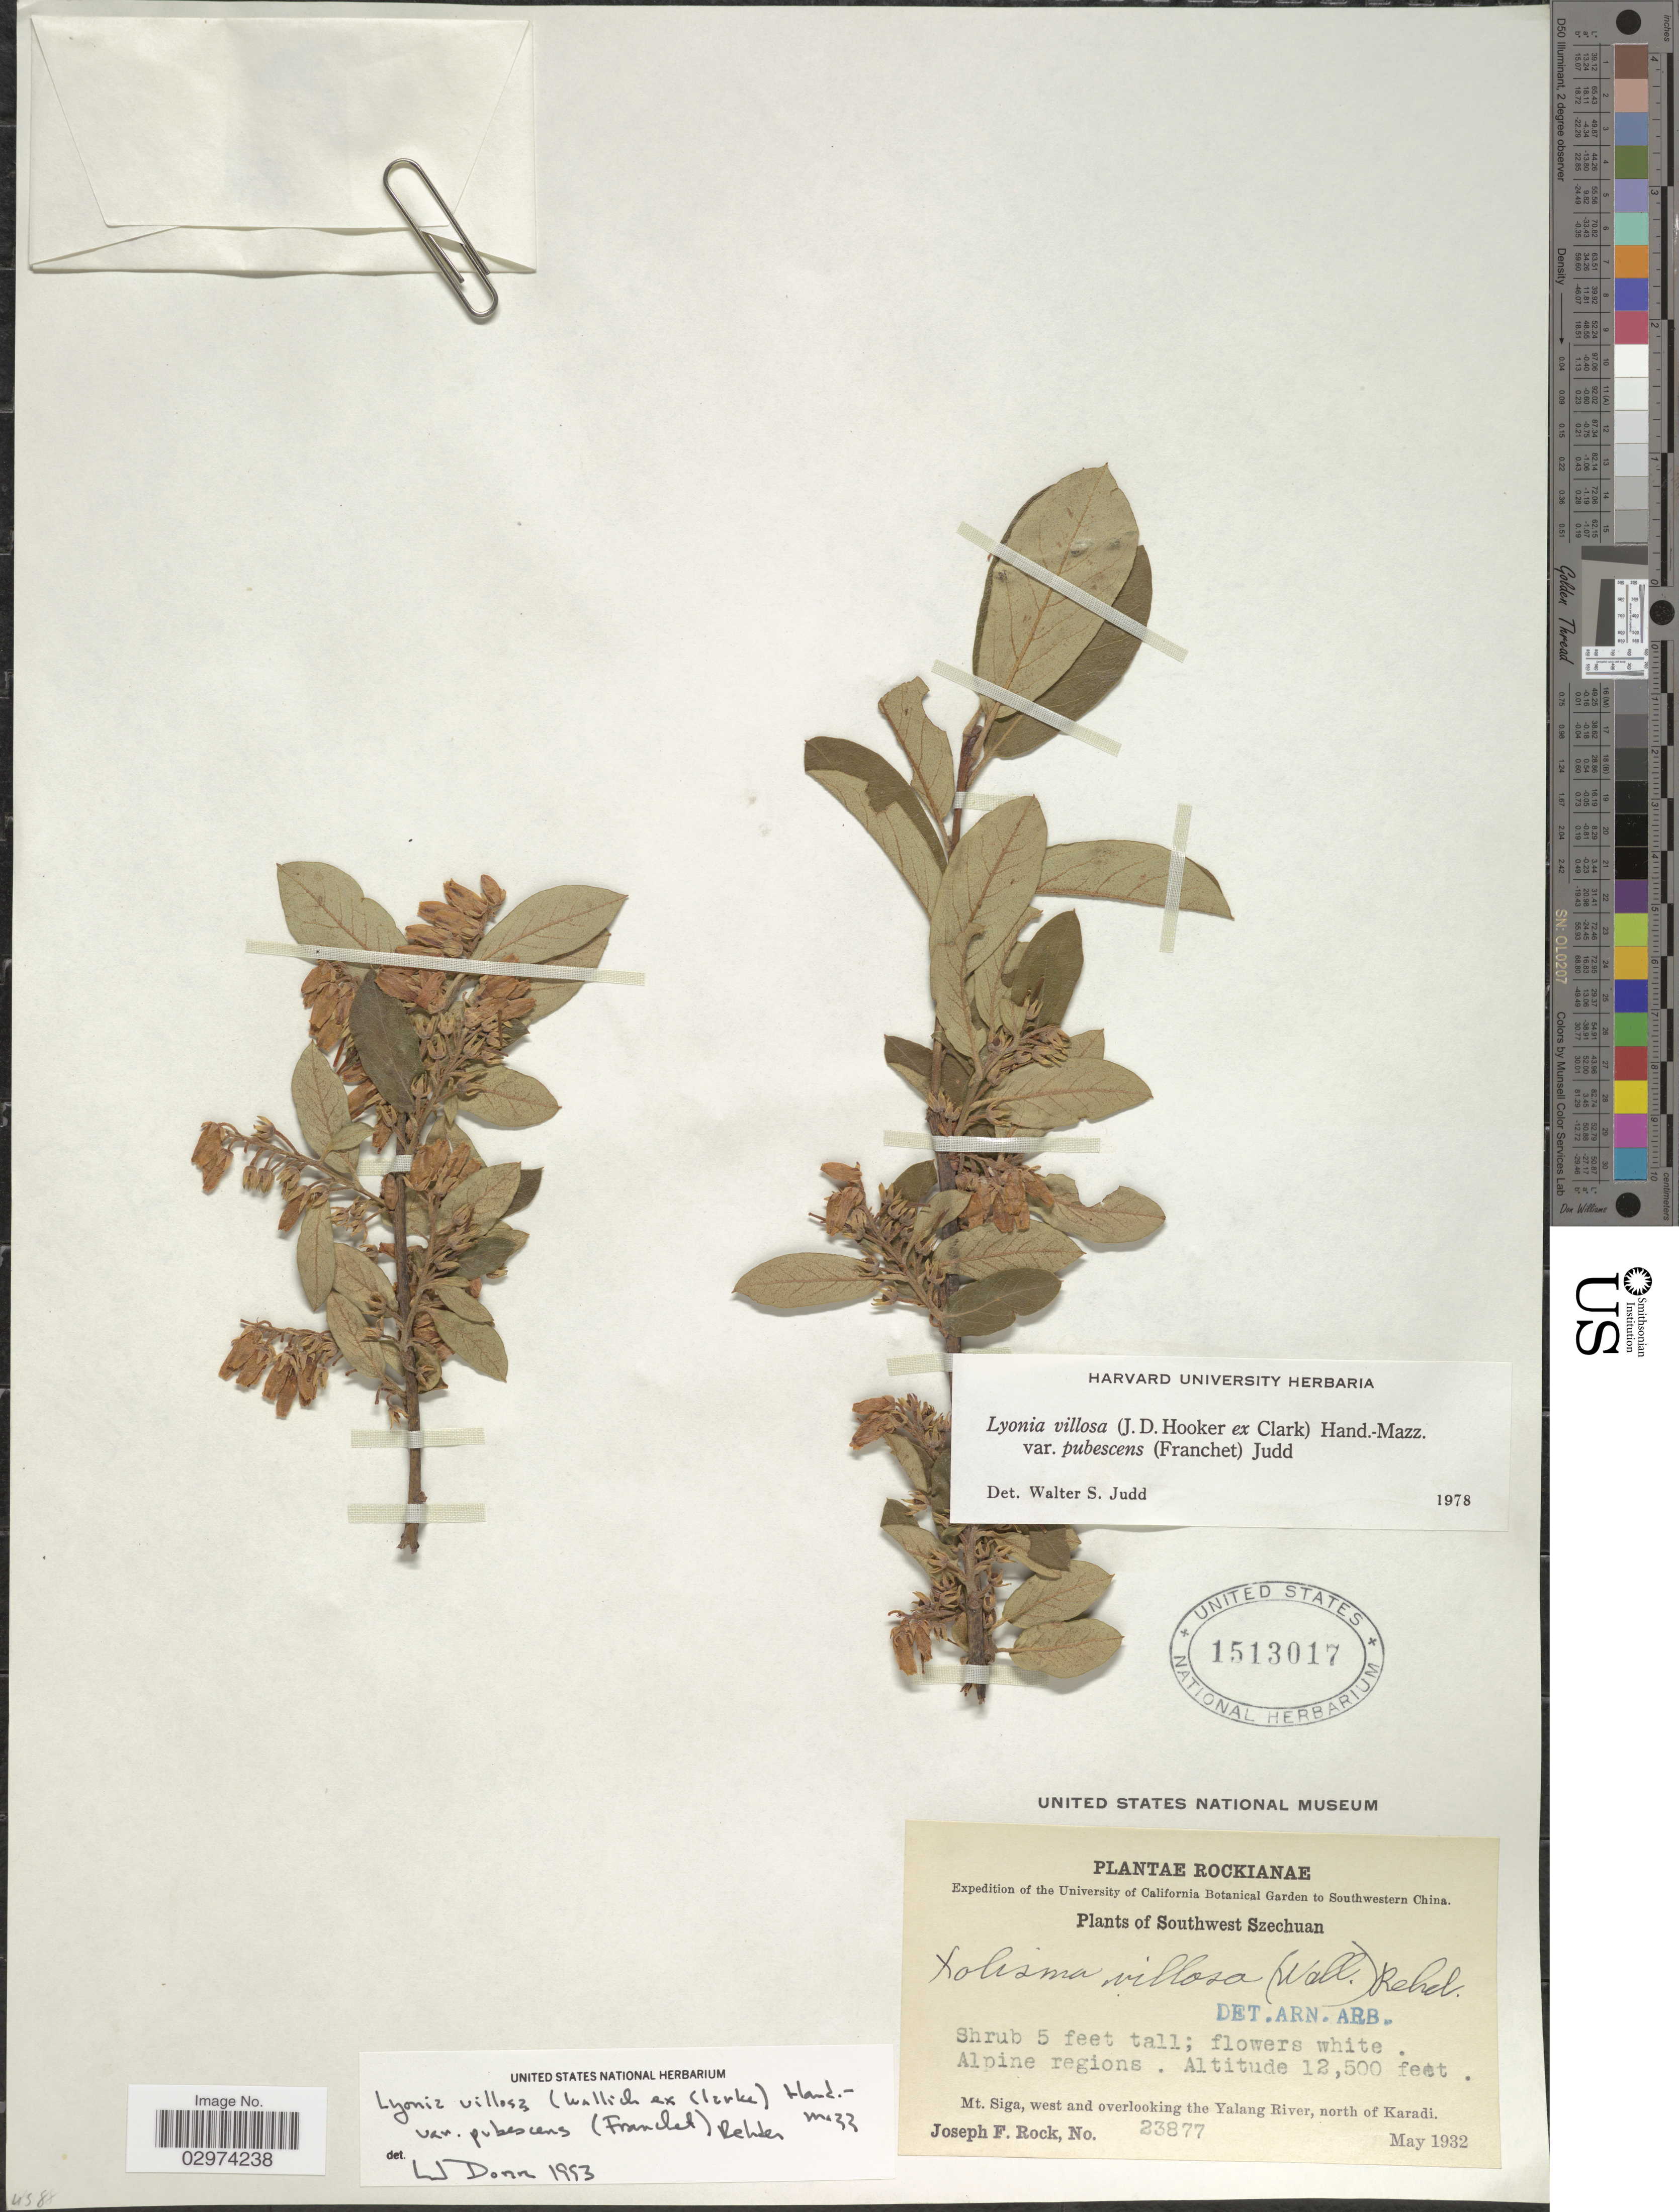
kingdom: Plantae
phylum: Tracheophyta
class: Magnoliopsida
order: Ericales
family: Ericaceae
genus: Lyonia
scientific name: Lyonia villosa var. pubescens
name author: (Franch.) Rehder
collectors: J. F. Rock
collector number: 23877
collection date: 1932-05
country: China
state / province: Sichuan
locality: Southwestern China. Southwest Szechuan. Alpine regions. Mt. Siga, west and overlooking the Yalang River, north of Karadi.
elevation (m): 3810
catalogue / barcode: US 1513017